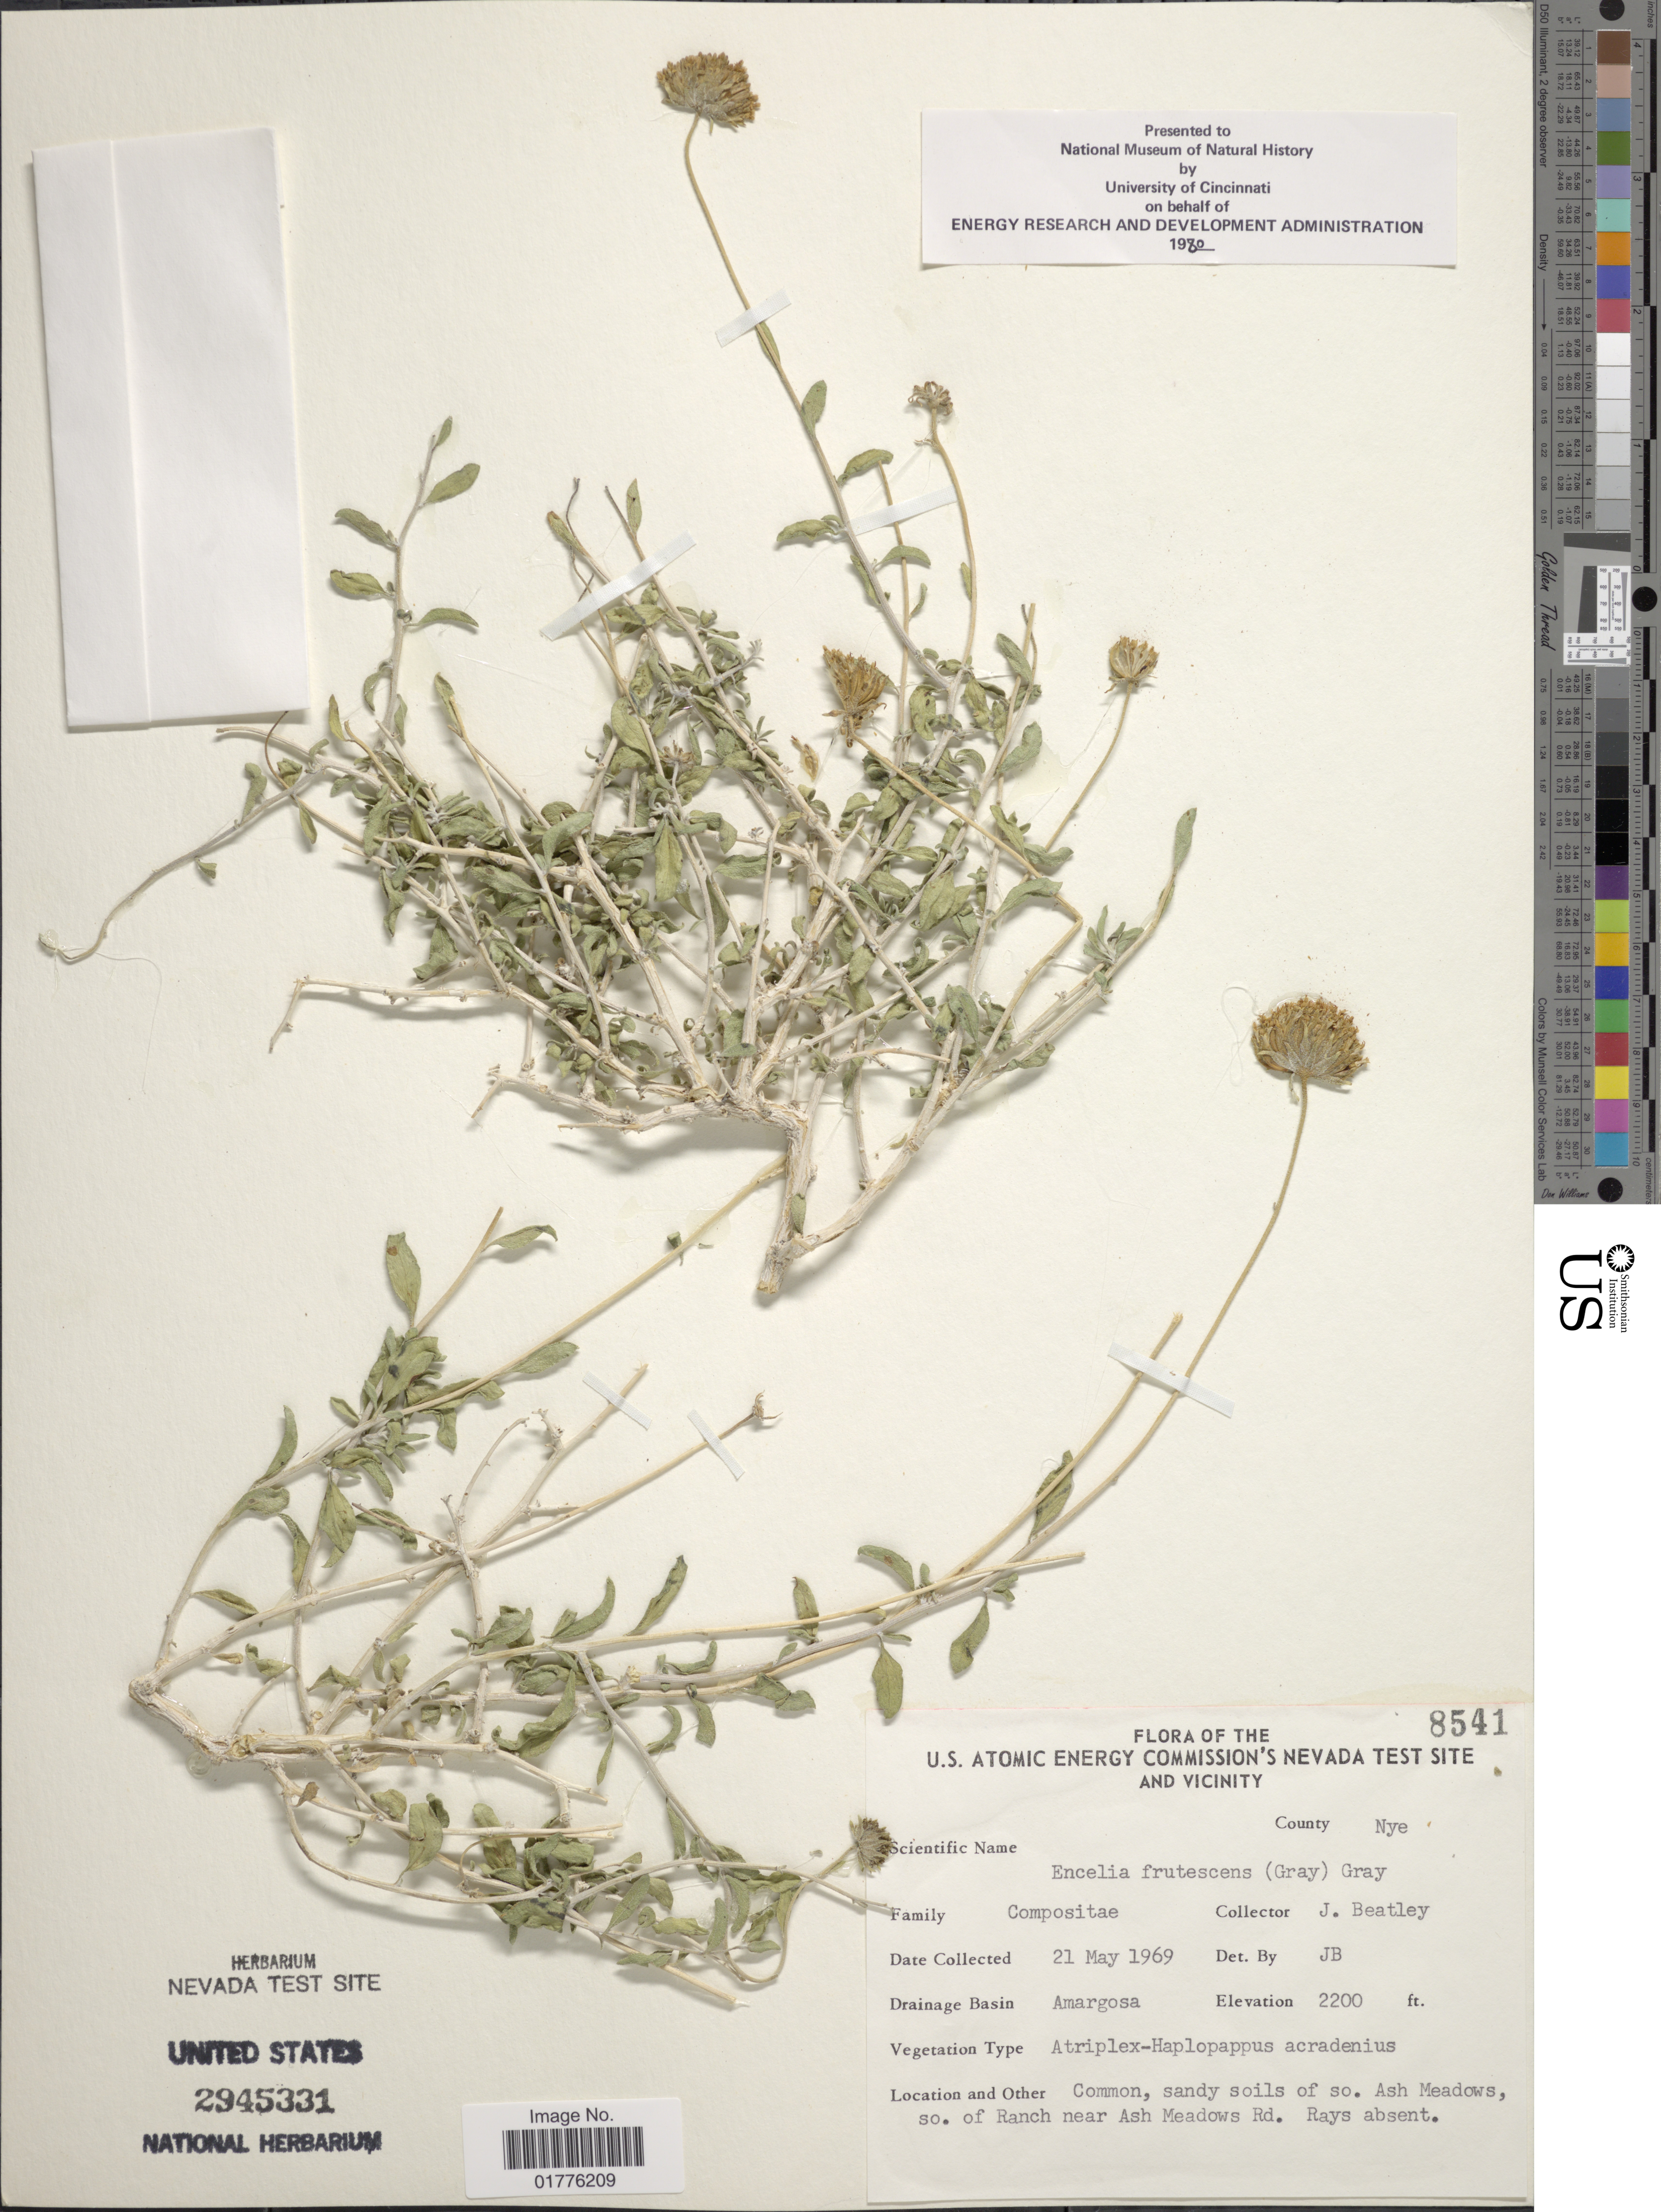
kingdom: Plantae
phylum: Tracheophyta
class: Magnoliopsida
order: Asterales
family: Asteraceae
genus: Encelia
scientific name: Encelia frutescens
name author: (A. Gray) A. Gray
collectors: J. C. Beatley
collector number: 8541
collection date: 1969-05-21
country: United States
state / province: Nevada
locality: The U.S. Atomic Energy Commission's Nevada Test site and vicinity. County Nye. Drainage Basin Amargosa. Ash Meadows, so. of Ranch near Ash Meadows Rd.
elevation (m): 671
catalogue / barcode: US 2945331